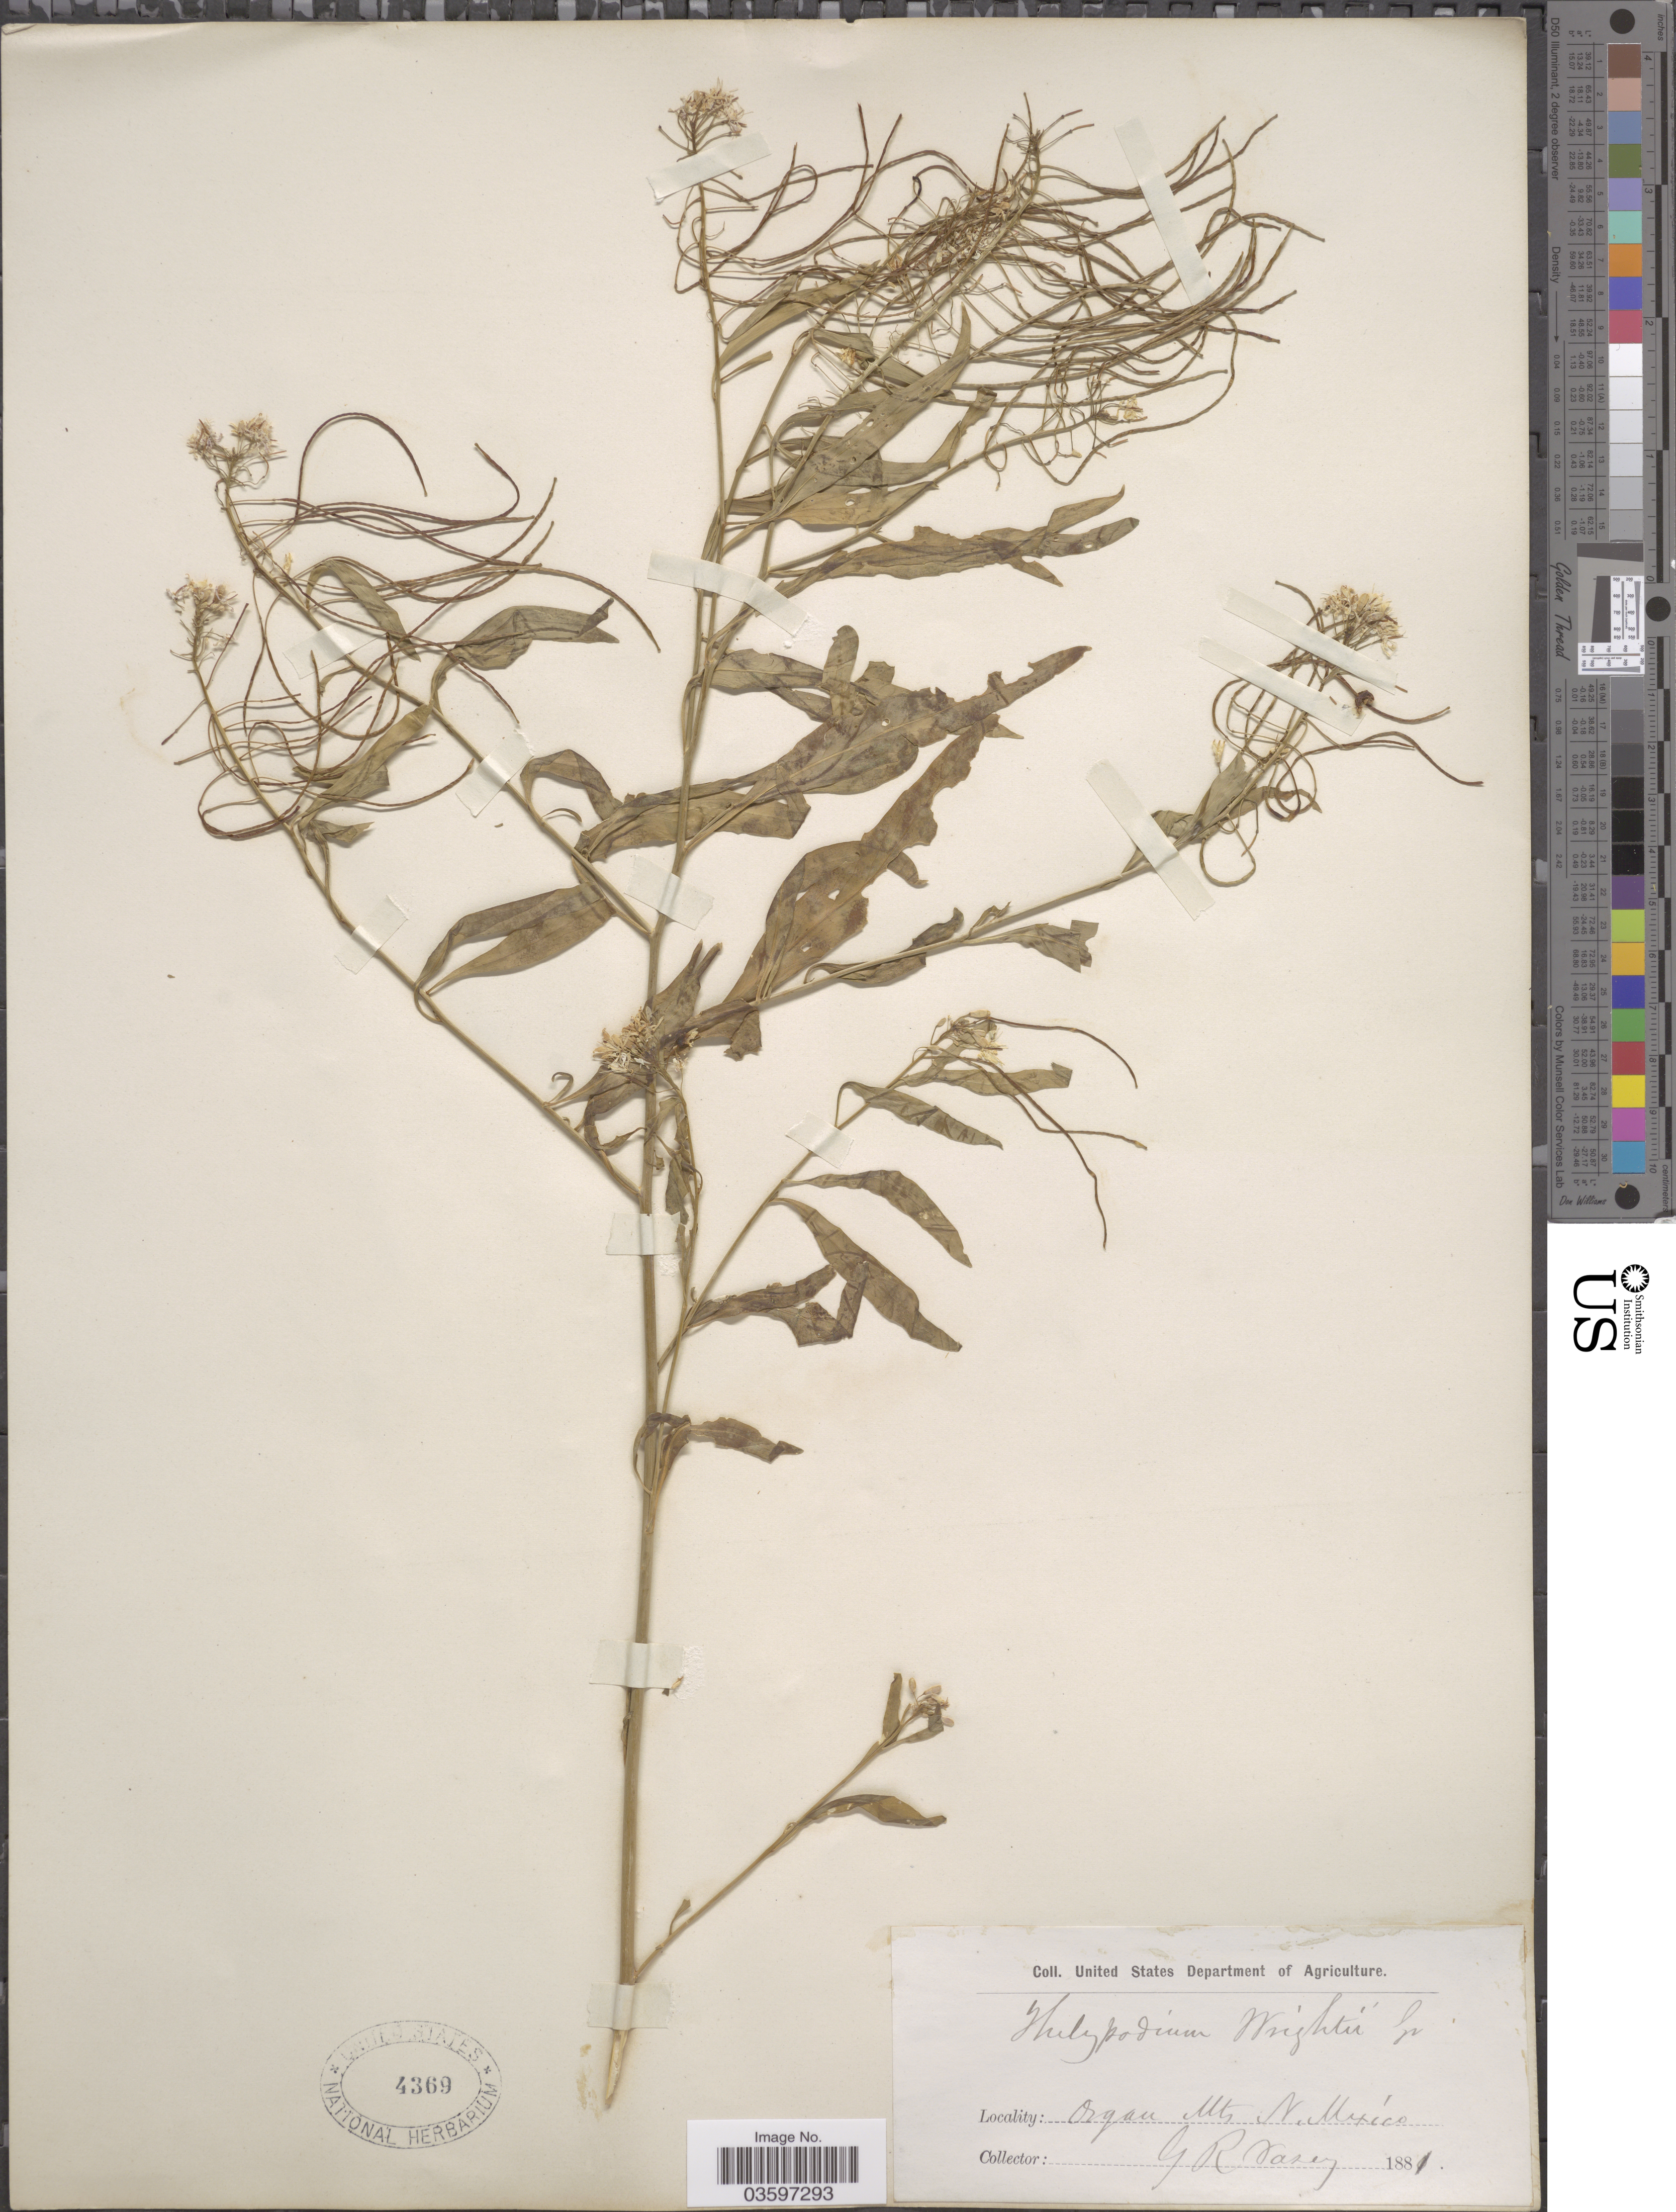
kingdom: Plantae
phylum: Tracheophyta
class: Magnoliopsida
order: Brassicales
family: Brassicaceae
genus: Stanleyella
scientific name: Stanleyella wrightii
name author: Rydb.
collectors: G. R. Vasey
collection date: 1881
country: United States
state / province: New Mexico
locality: Organ Mts.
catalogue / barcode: US 4369